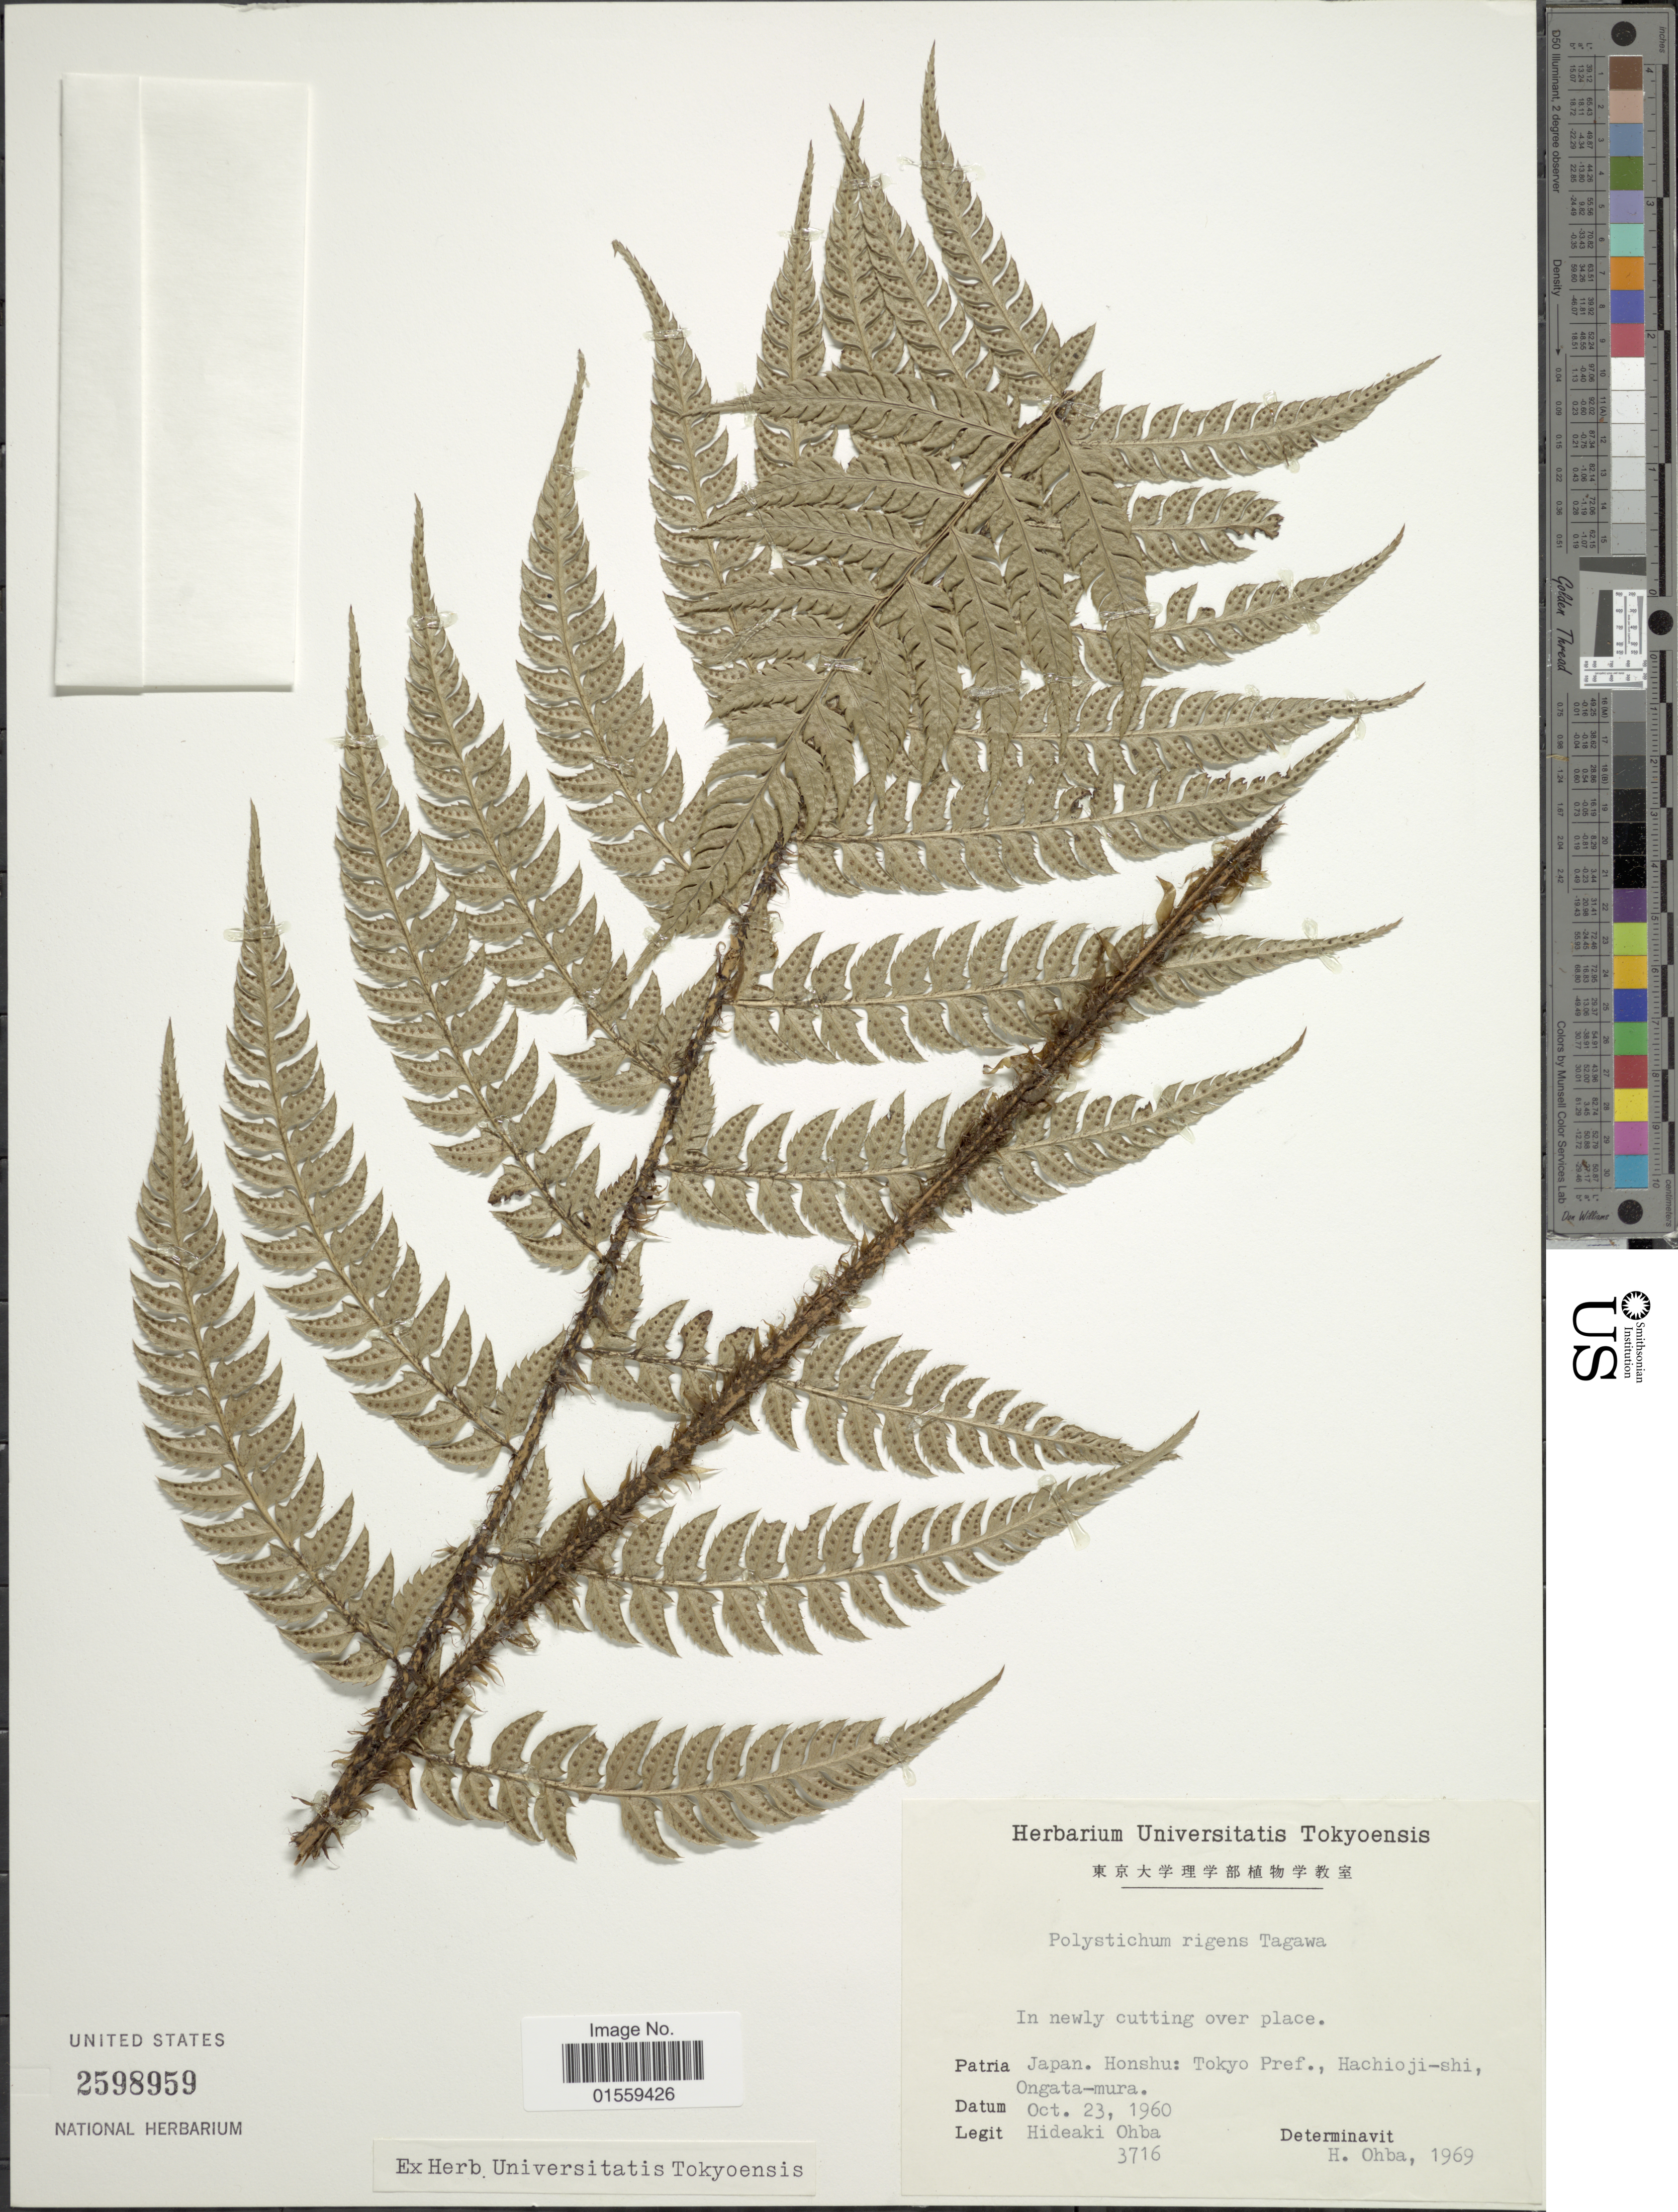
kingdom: Plantae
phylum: Tracheophyta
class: Polypodiopsida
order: Polypodiales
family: Dryopteridaceae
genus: Polystichum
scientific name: Polystichum rigens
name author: Tagawa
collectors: H. Ohba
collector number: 3716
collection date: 1960-10-23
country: Japan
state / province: Tokyo, Federal City of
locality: Honshu: Tokyo Pre., Hachioji-shi, Ongata-mura.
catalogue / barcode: US 2598959